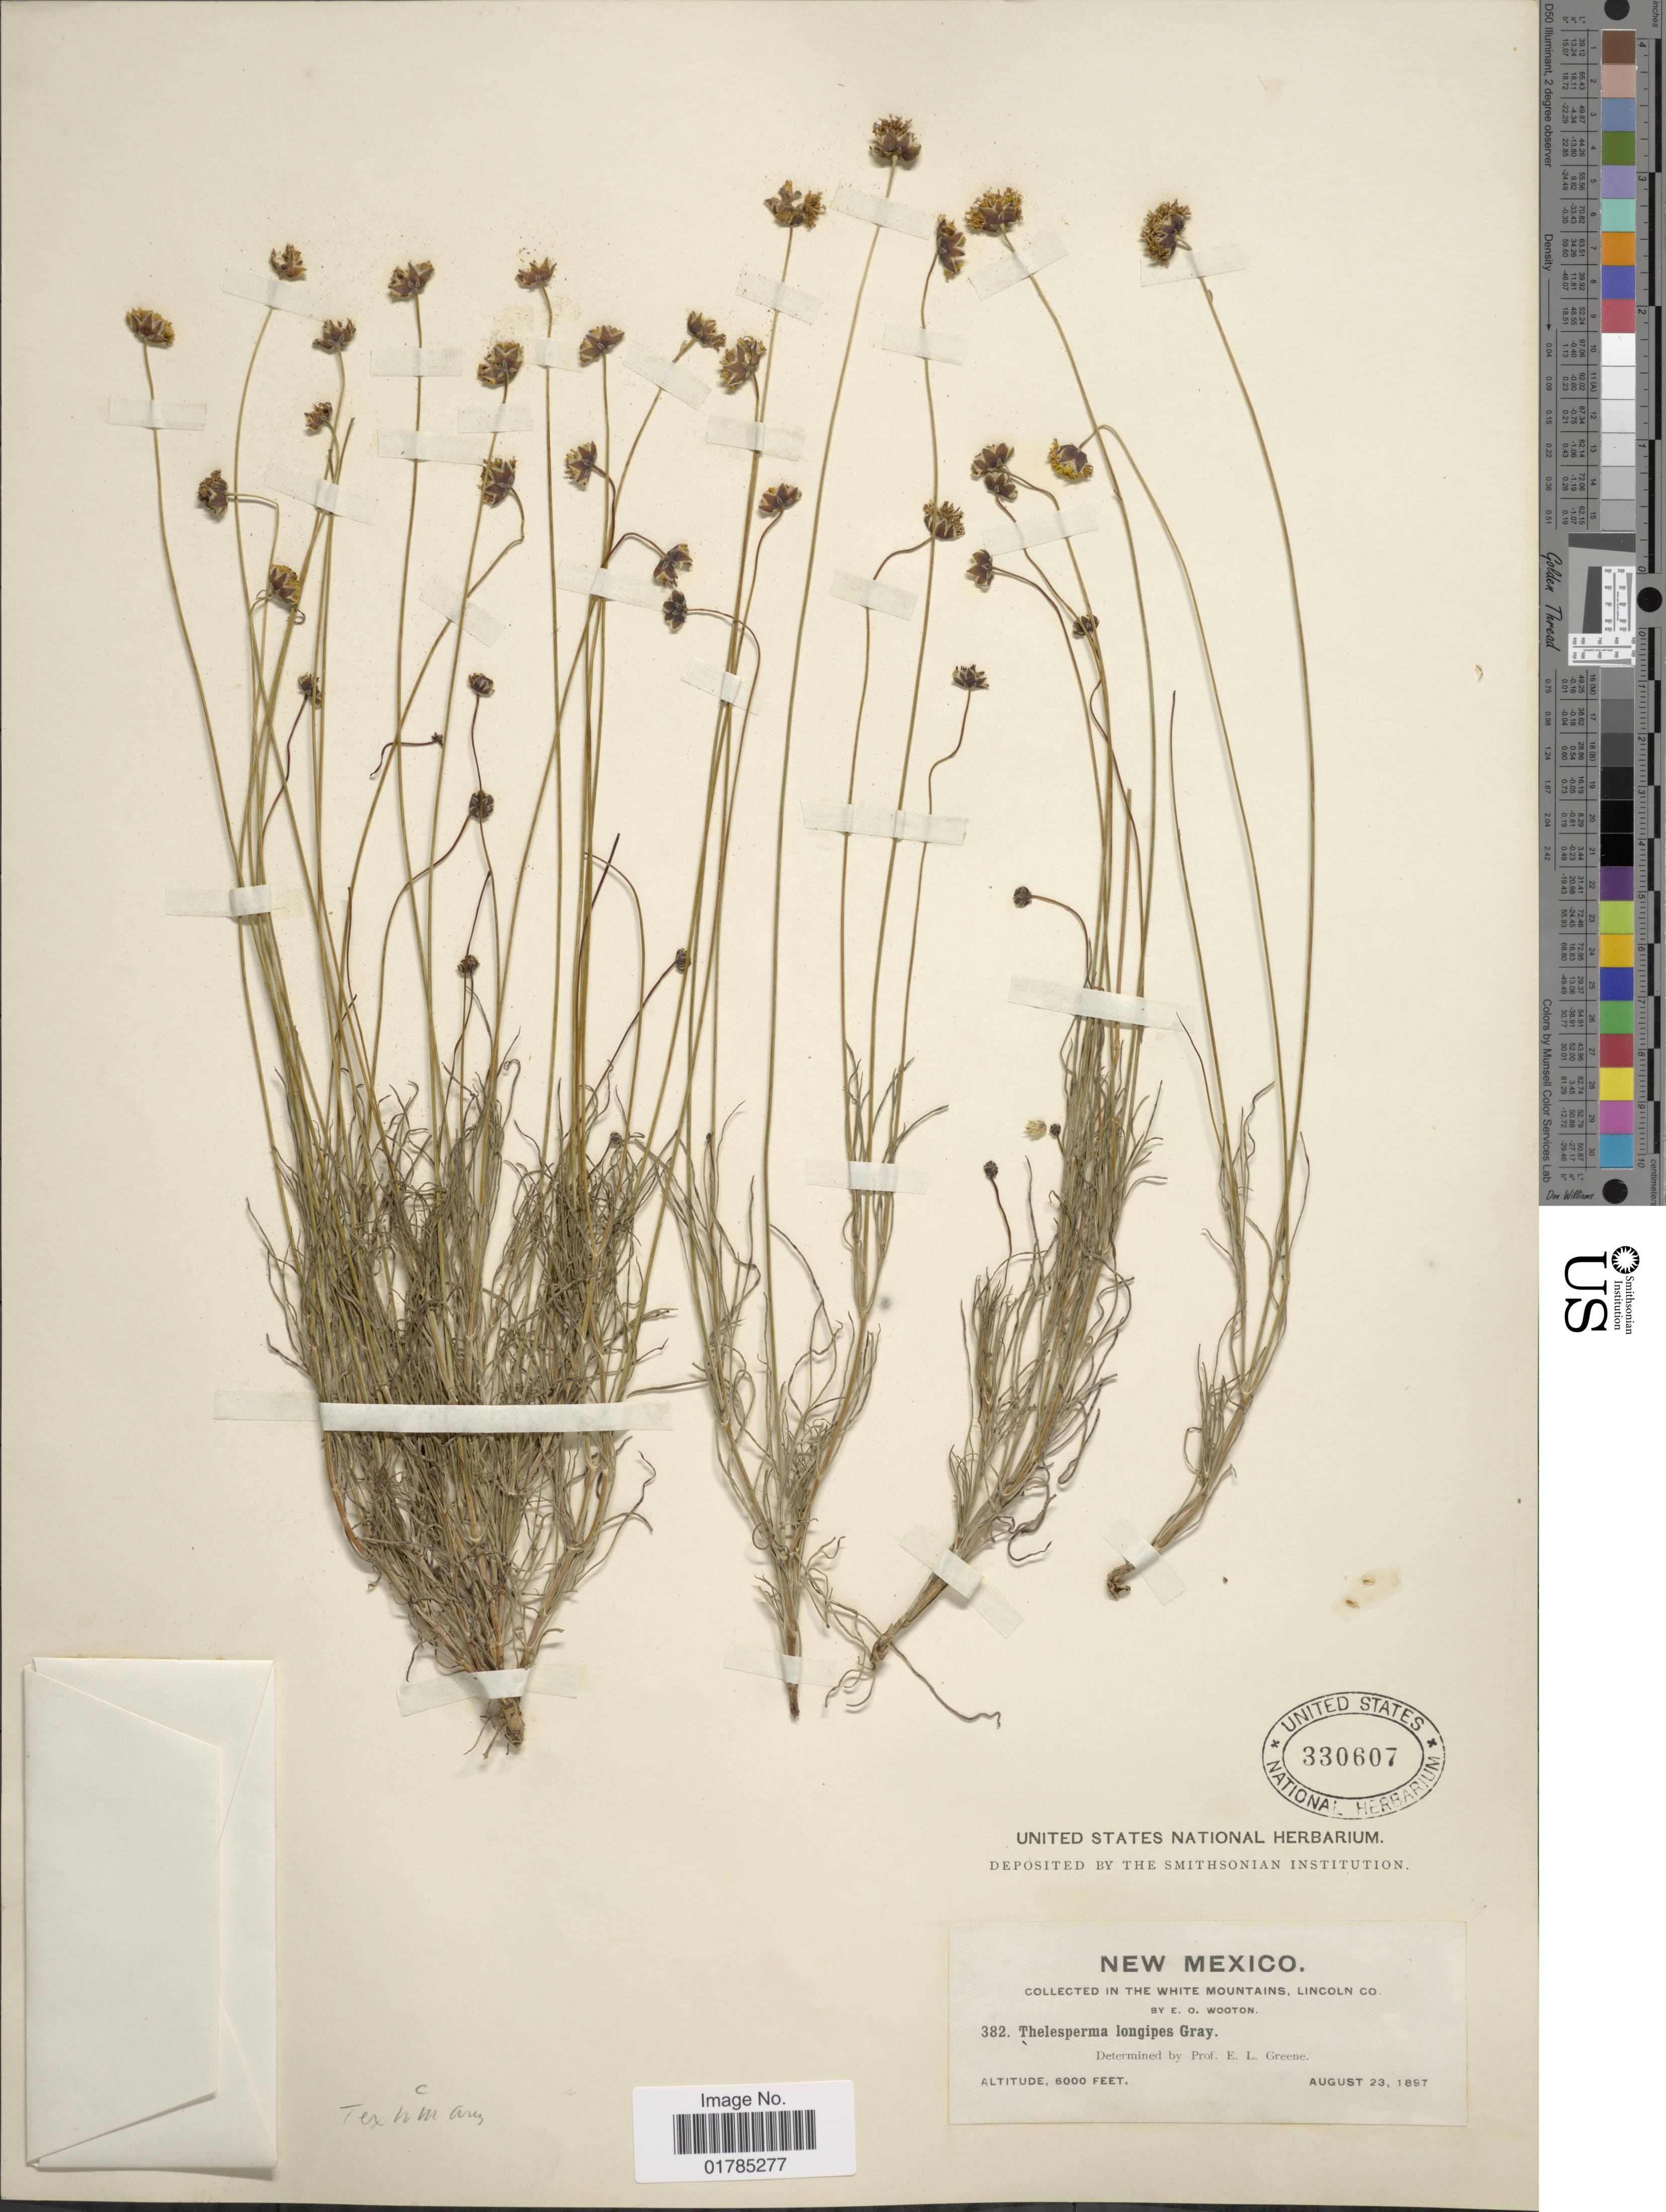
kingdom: Plantae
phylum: Tracheophyta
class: Magnoliopsida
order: Asterales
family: Asteraceae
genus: Thelesperma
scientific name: Thelesperma longipes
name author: A. Gray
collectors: E. O. Wooton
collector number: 382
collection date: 1897-08-23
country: United States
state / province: New Mexico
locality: White Mountains, Lincoln Co.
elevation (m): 1829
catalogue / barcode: US 330607